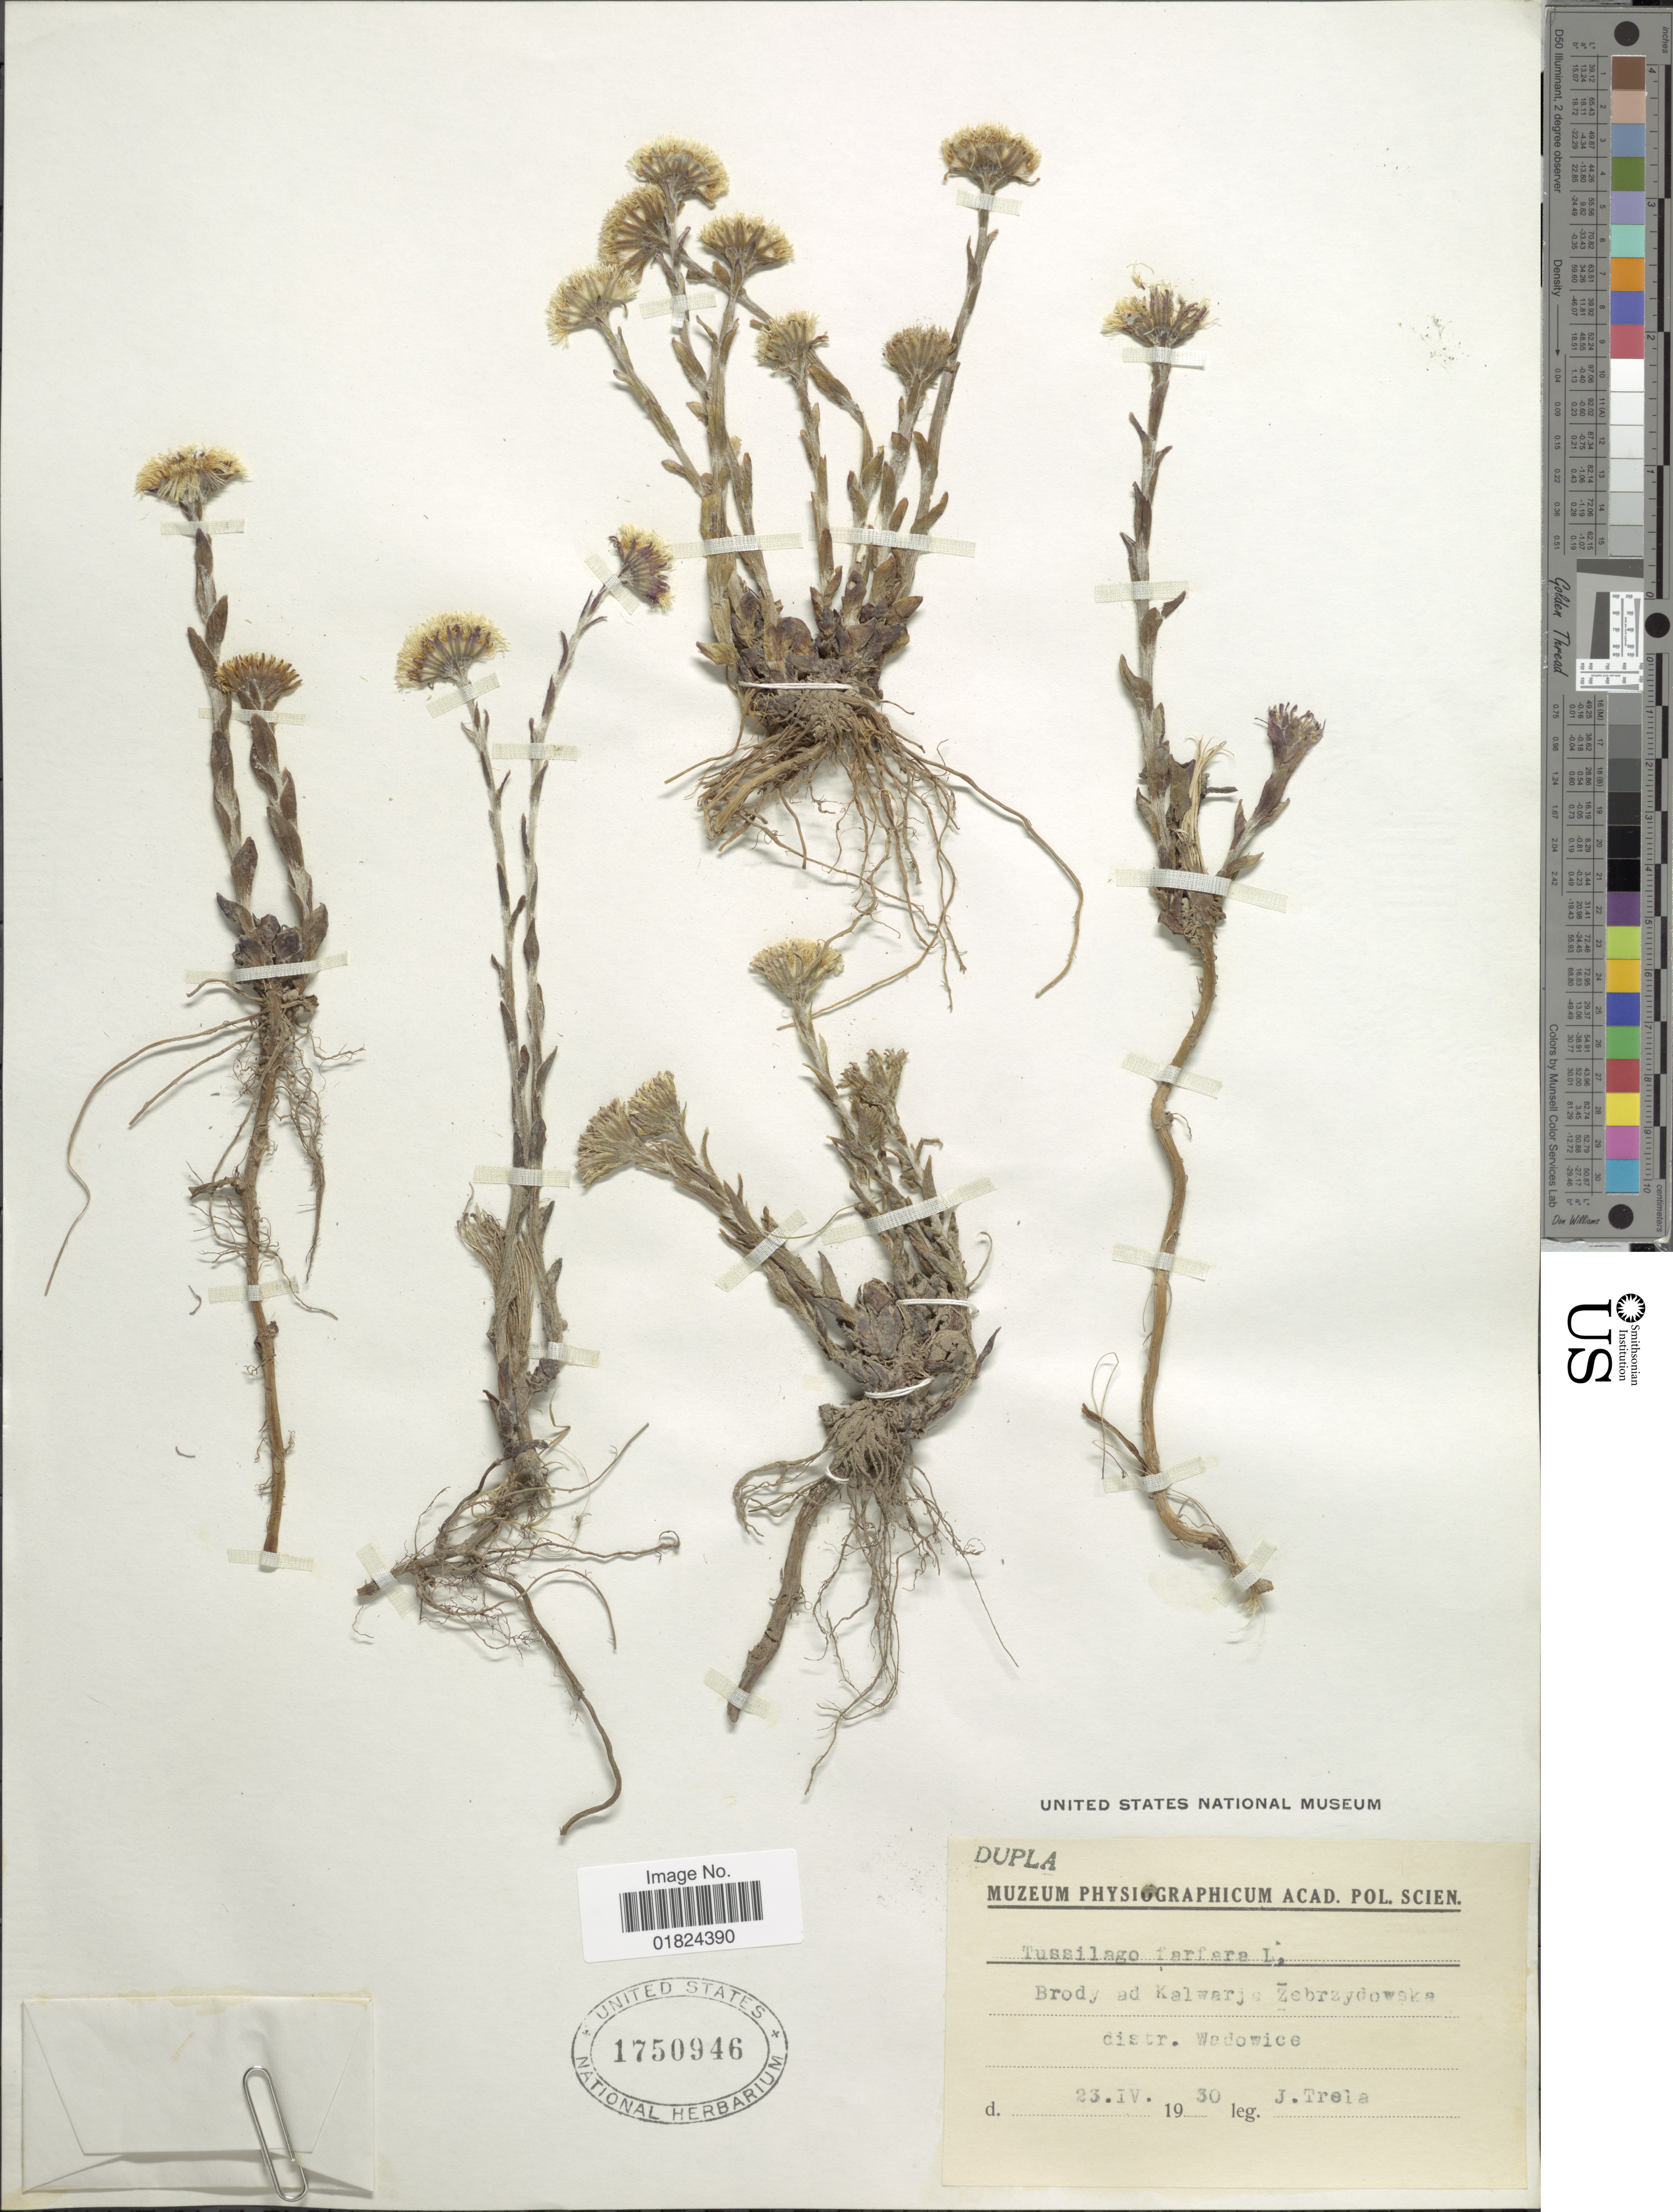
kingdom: Plantae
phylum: Tracheophyta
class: Magnoliopsida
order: Asterales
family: Asteraceae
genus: Tussilago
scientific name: Tussilago farfara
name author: L.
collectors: J. Trela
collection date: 1930-04-23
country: Poland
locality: Brody ad Kalwarja Zebrzydowska, distr. Wadowce.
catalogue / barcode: US 1750946